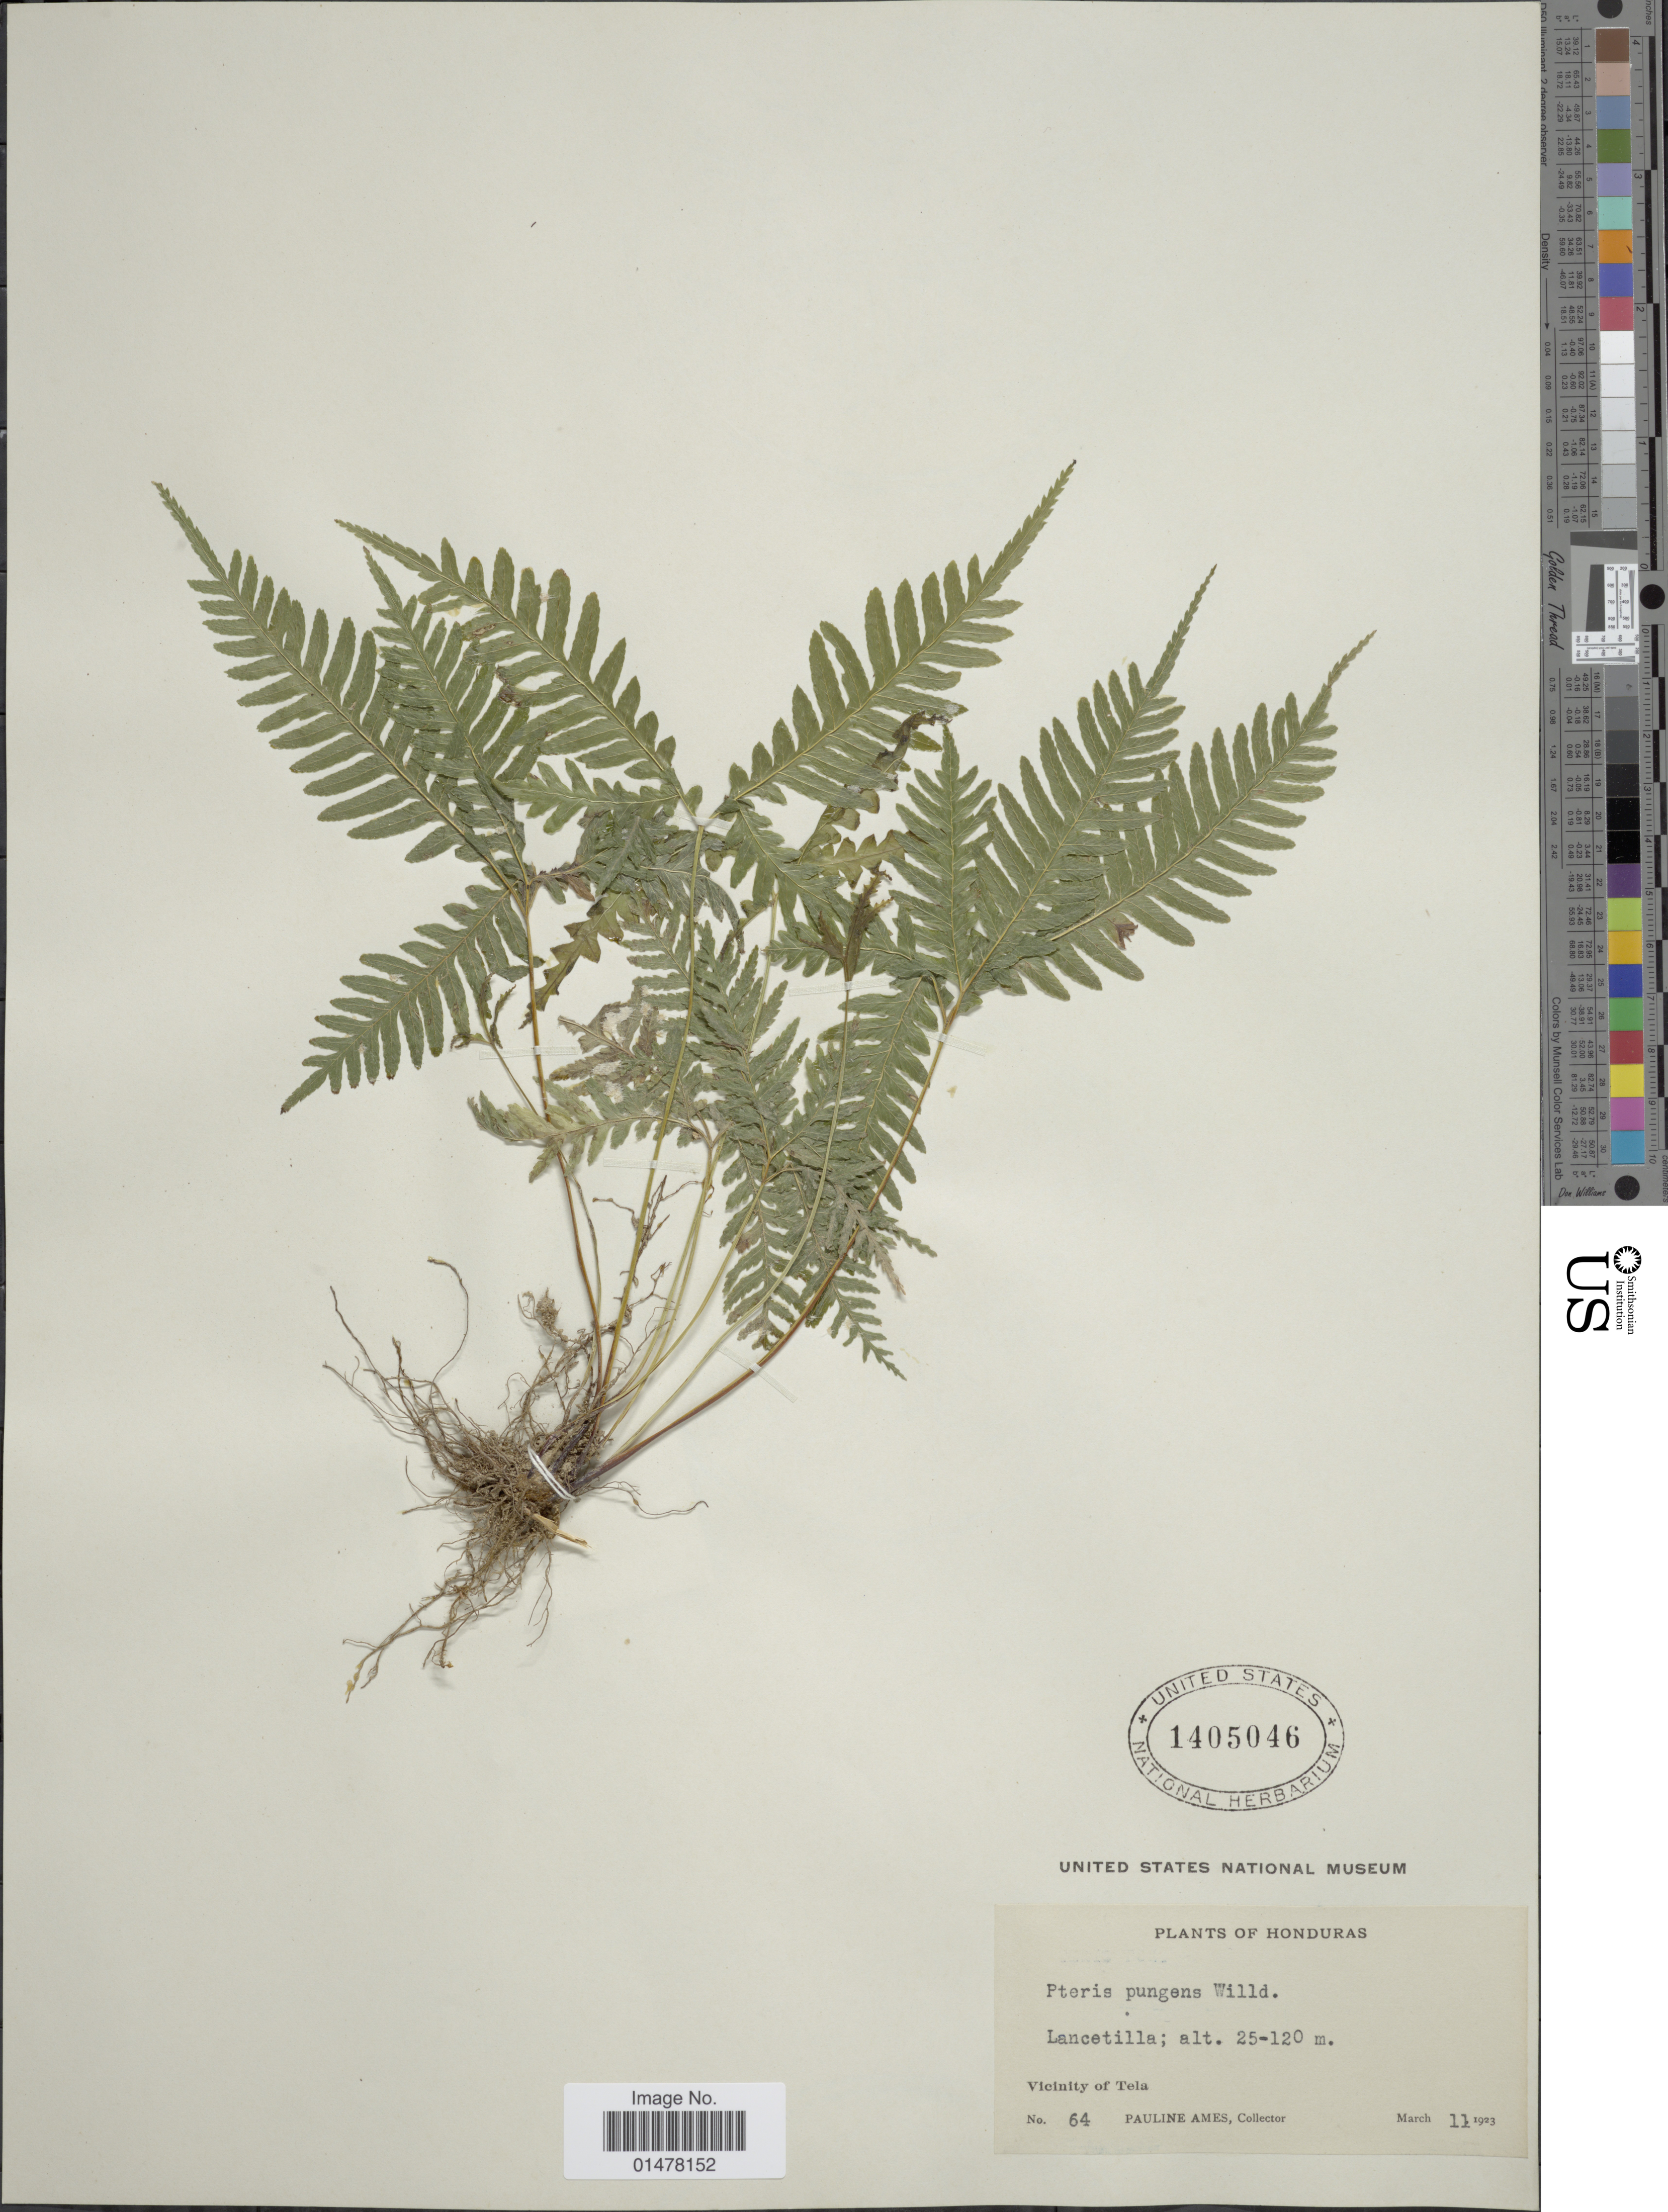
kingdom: Plantae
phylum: Tracheophyta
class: Polypodiopsida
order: Polypodiales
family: Pteridaceae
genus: Pteris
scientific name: Pteris pungens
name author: Willd.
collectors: P. Ames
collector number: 64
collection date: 1923-03-11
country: Honduras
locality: Vicinity of Tela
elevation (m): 25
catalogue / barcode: US 1405046